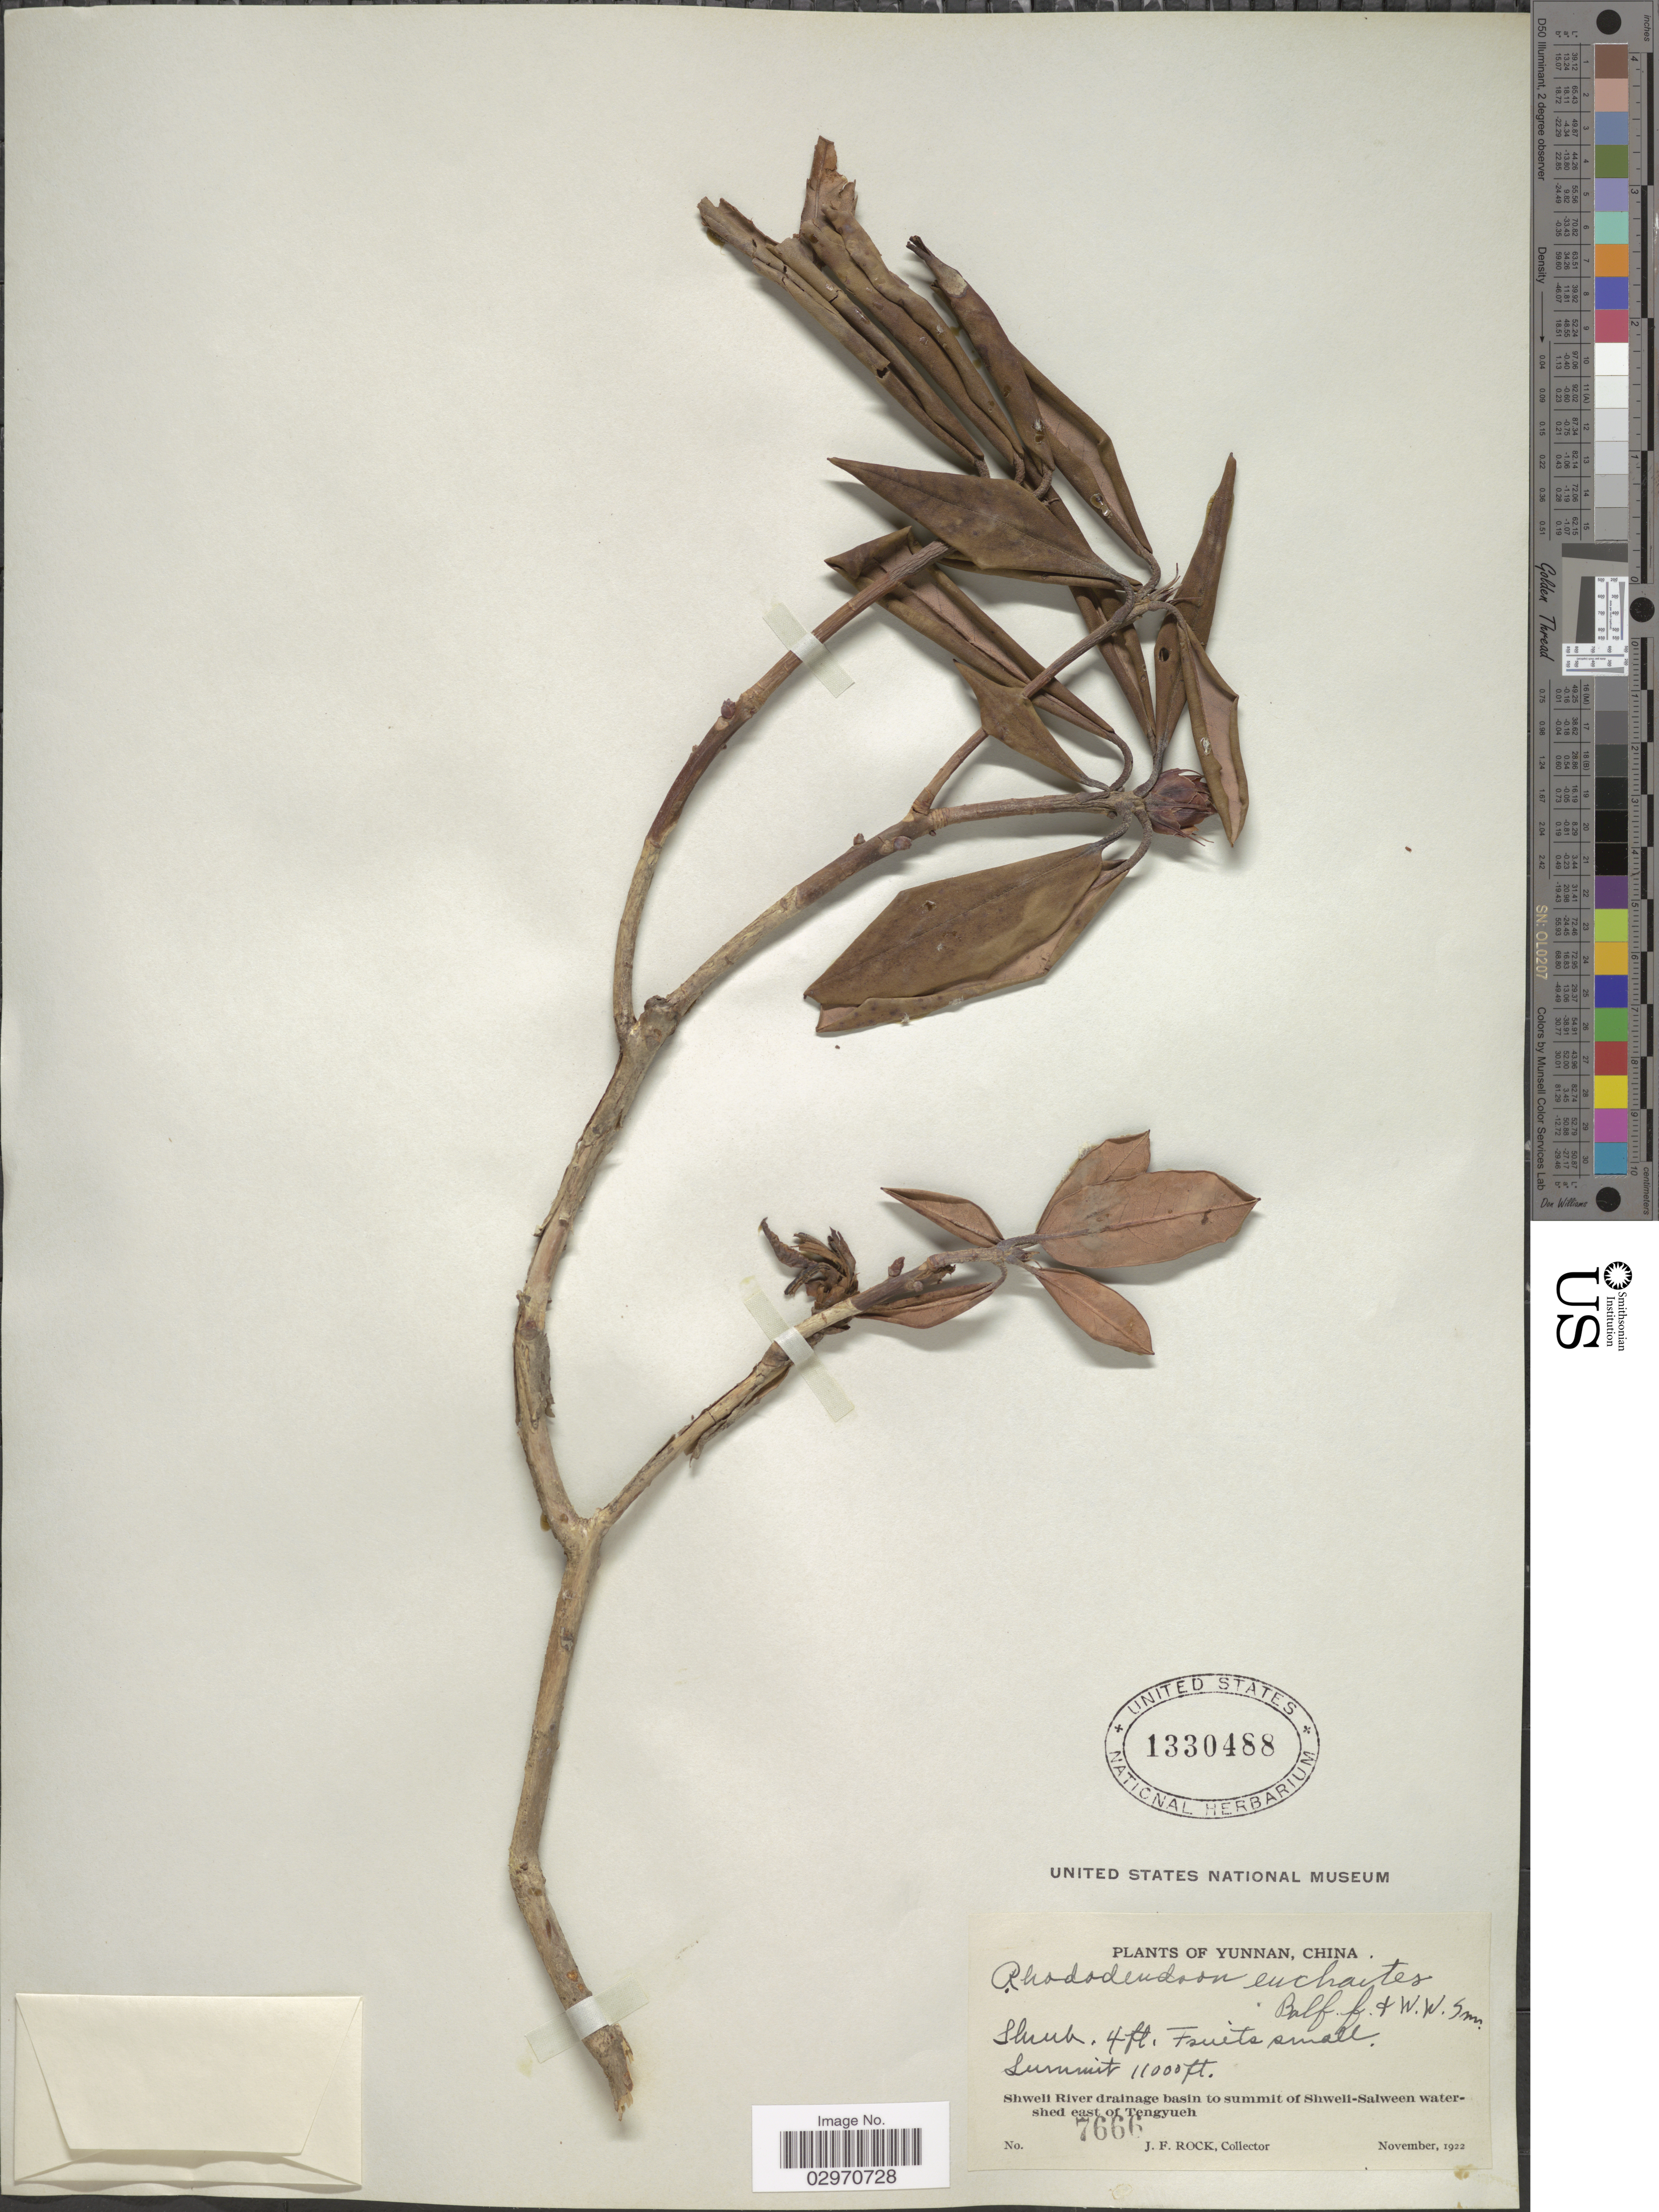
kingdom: Plantae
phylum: Tracheophyta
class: Magnoliopsida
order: Ericales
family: Ericaceae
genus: Rhododendron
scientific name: Rhododendron euchaites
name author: Balf. f. & Forrest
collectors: J. Rock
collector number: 7666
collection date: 1922-11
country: China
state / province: Yunnan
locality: Summit. Shweli River drainage basin to summit of Shweli-Salween watershed east of Tengyueh.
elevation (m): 3353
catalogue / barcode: US 1330488